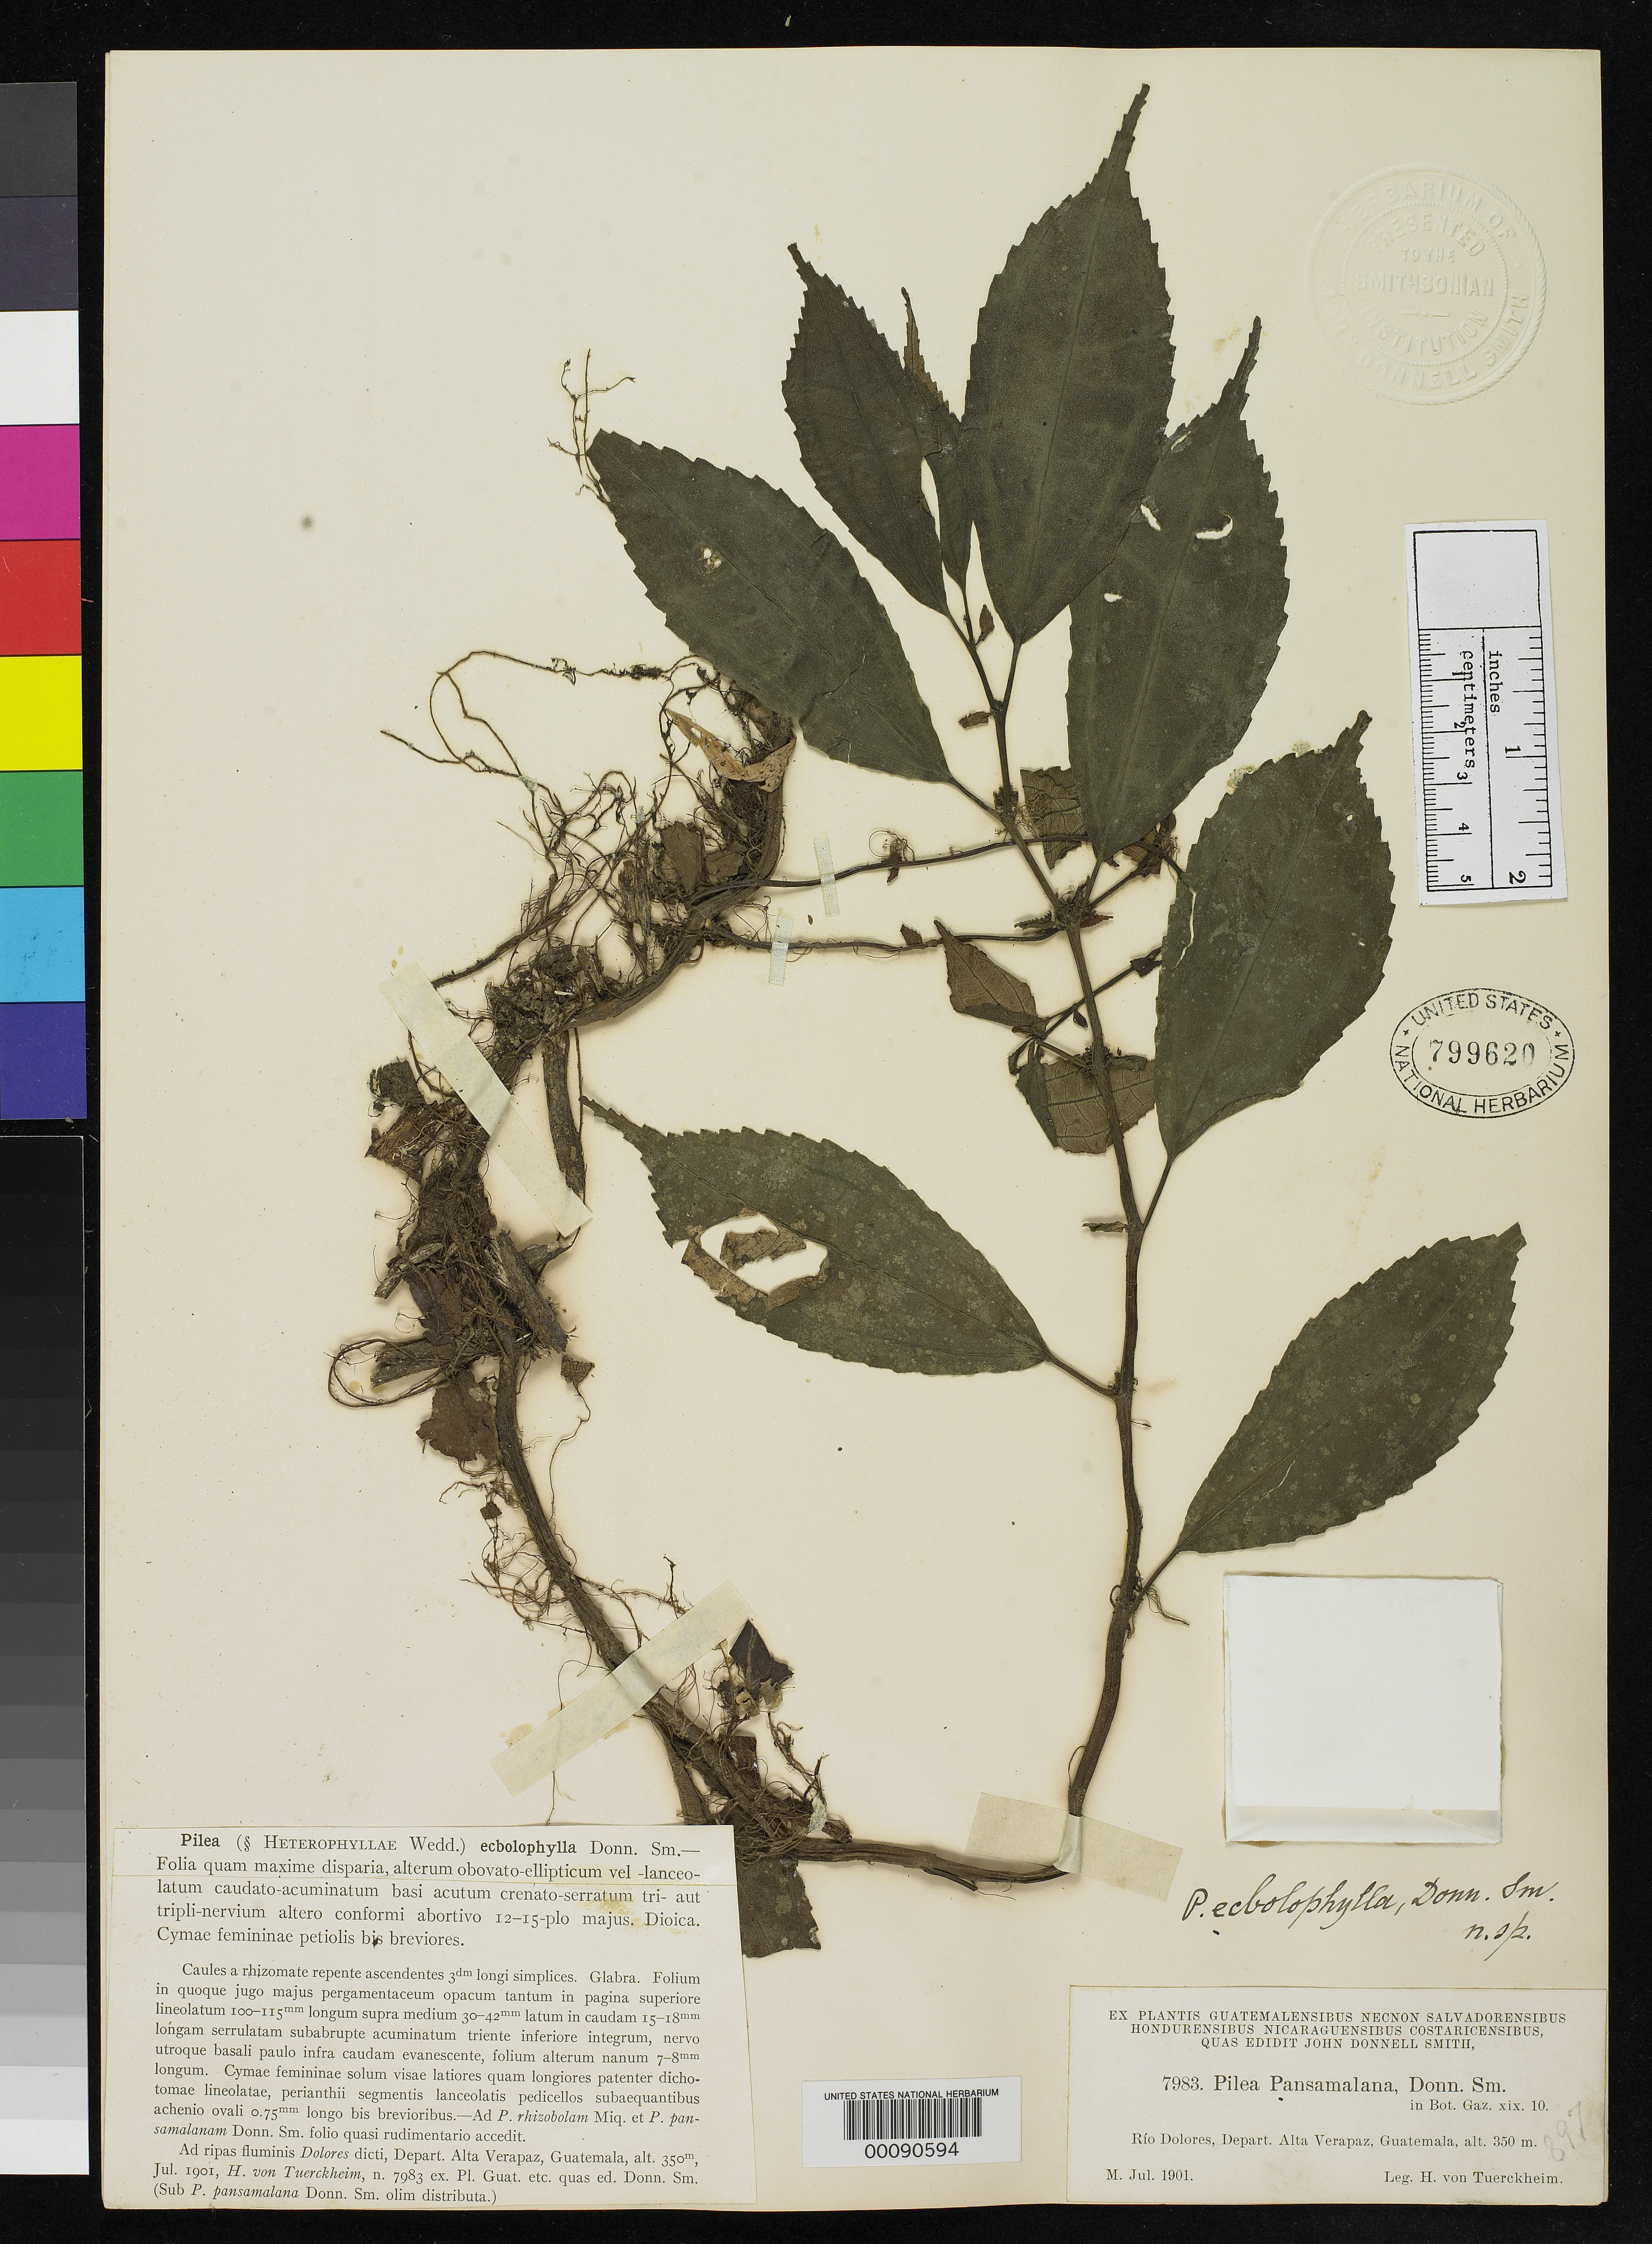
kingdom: Plantae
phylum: Tracheophyta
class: Magnoliopsida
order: Rosales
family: Urticaceae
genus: Pilea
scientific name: Pilea ecbolophylla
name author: Donn. Sm.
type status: Type Collection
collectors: H. von Türckheim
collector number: J.D.S. 7983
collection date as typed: Jul 1901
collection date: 1901-07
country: Guatemala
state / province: Alta Verapaz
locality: Dolores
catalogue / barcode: US 799620